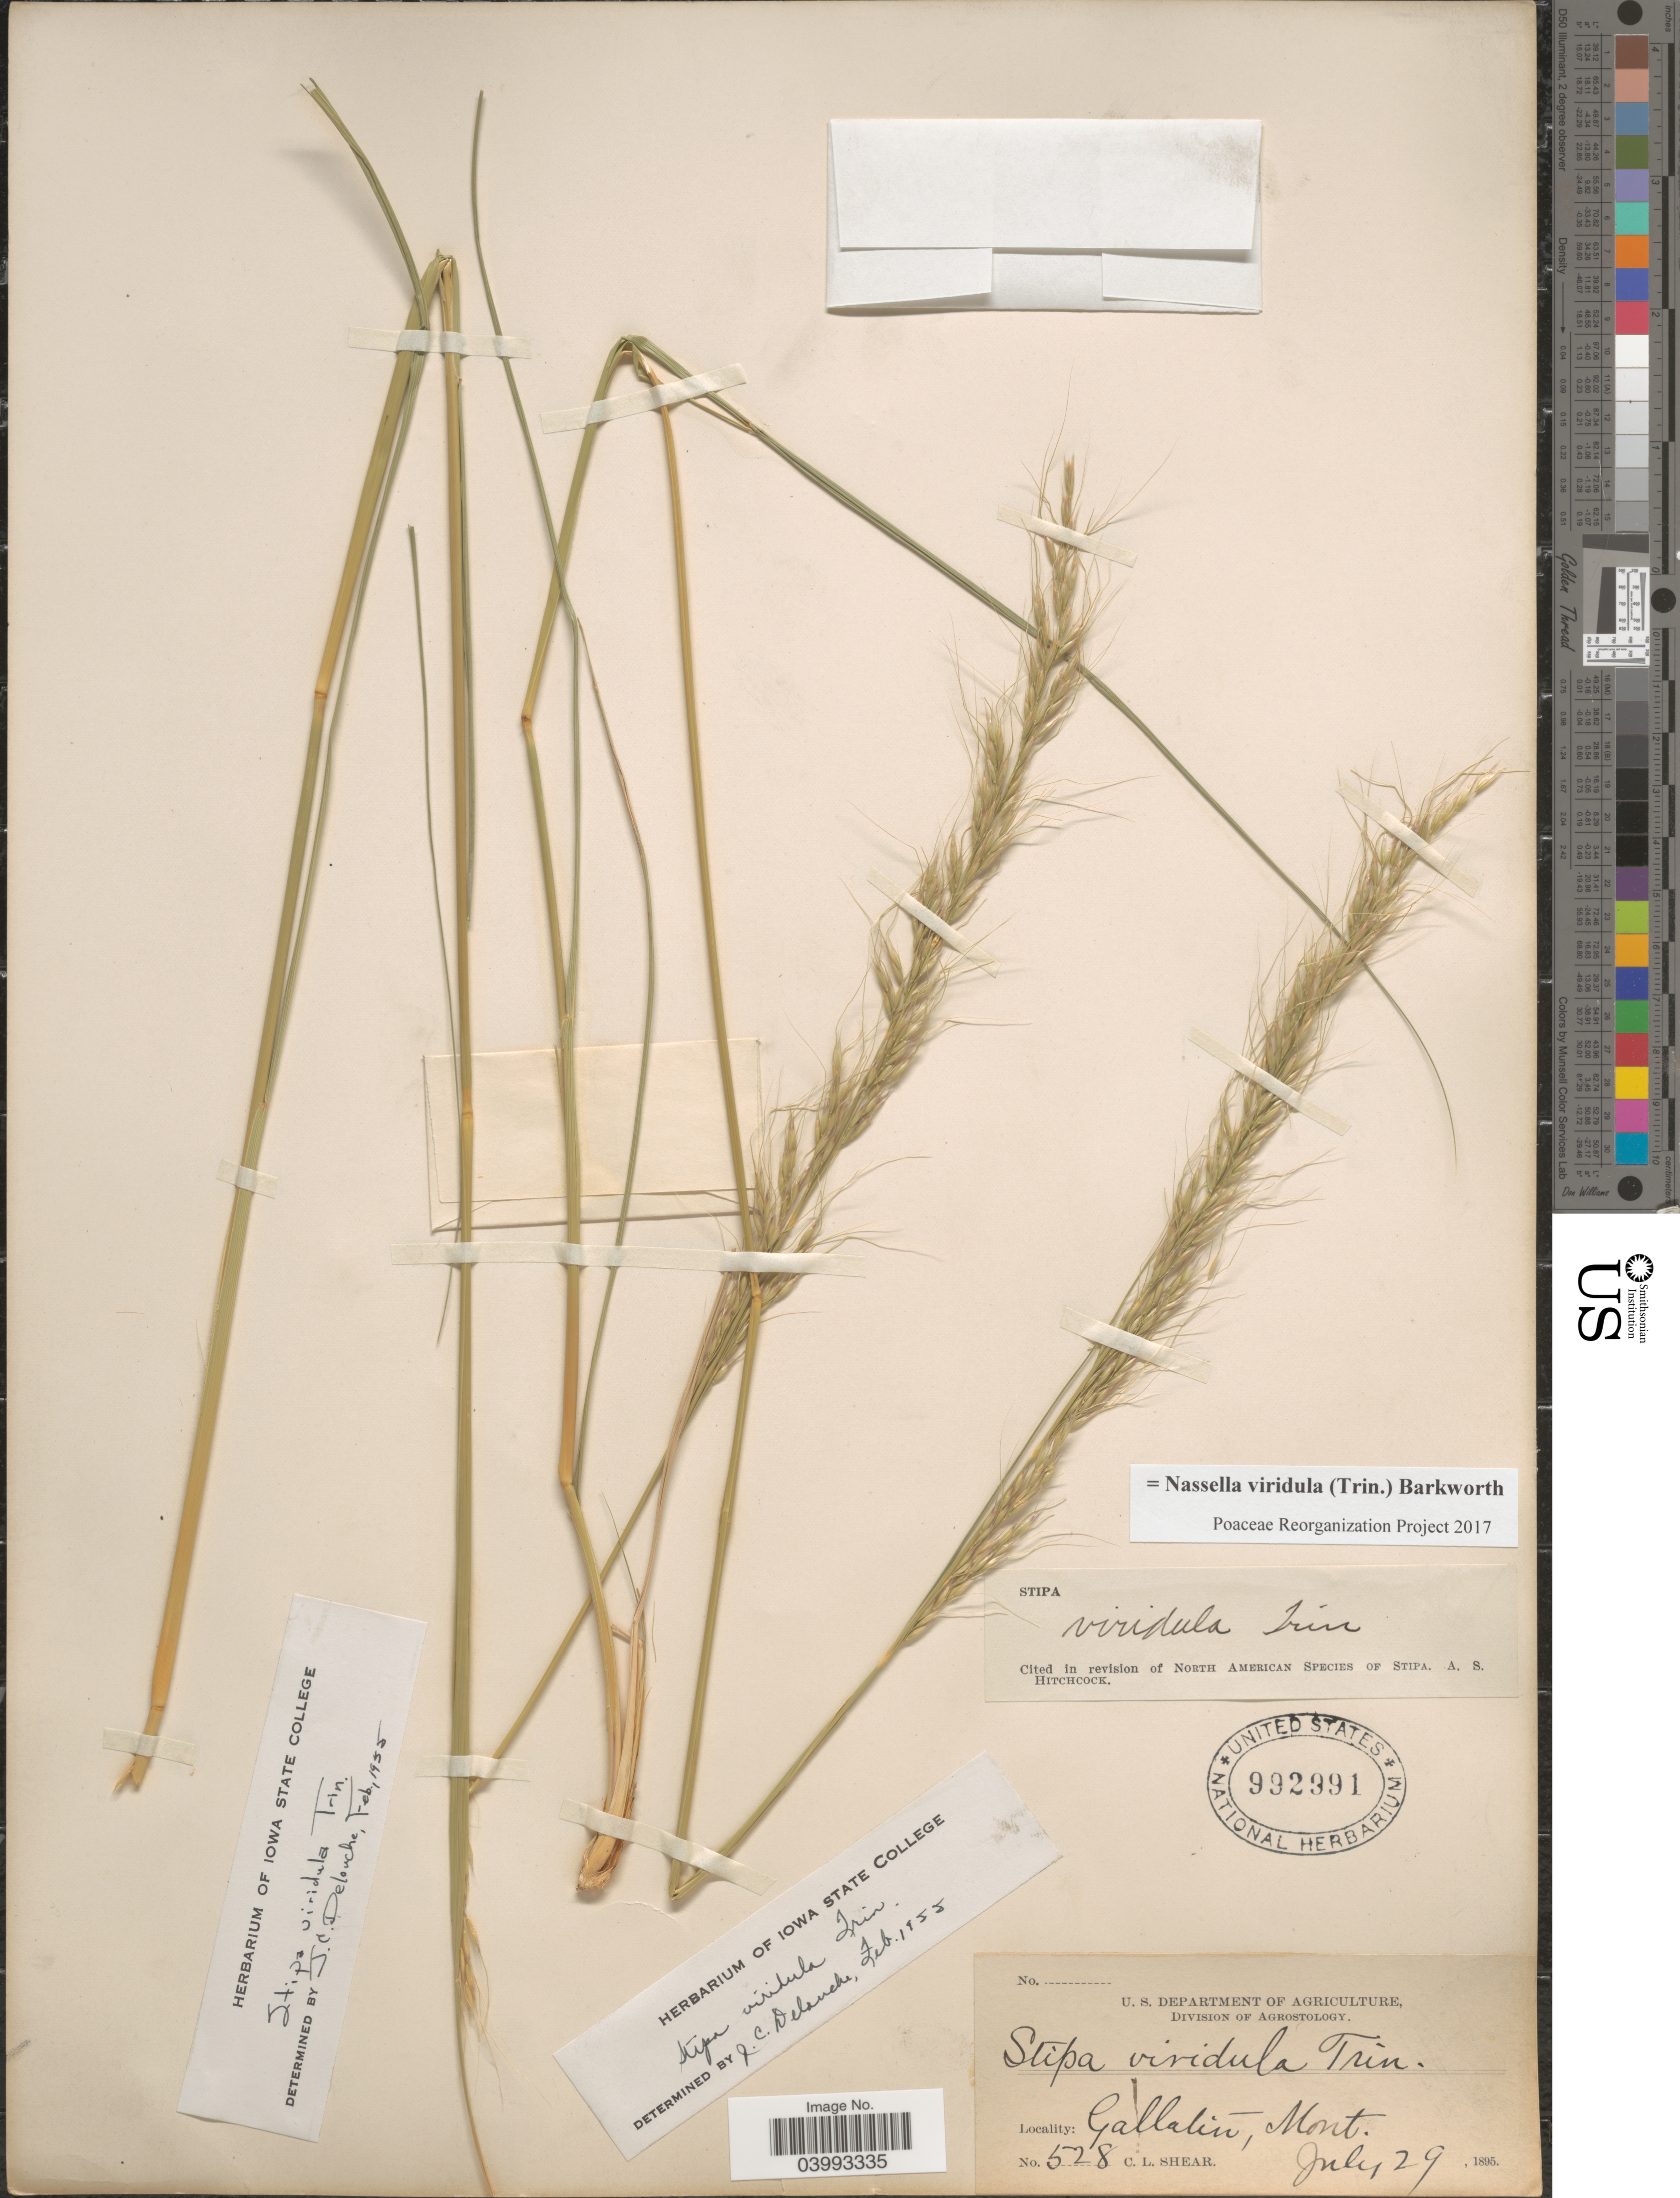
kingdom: Plantae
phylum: Tracheophyta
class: Liliopsida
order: Poales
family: Poaceae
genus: Nassella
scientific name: Nassella viridula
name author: (Trin.) Barkworth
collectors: C. L. Shear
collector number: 528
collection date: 1895-07-29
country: United States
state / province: Montana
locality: Gallatin.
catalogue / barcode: US 992991